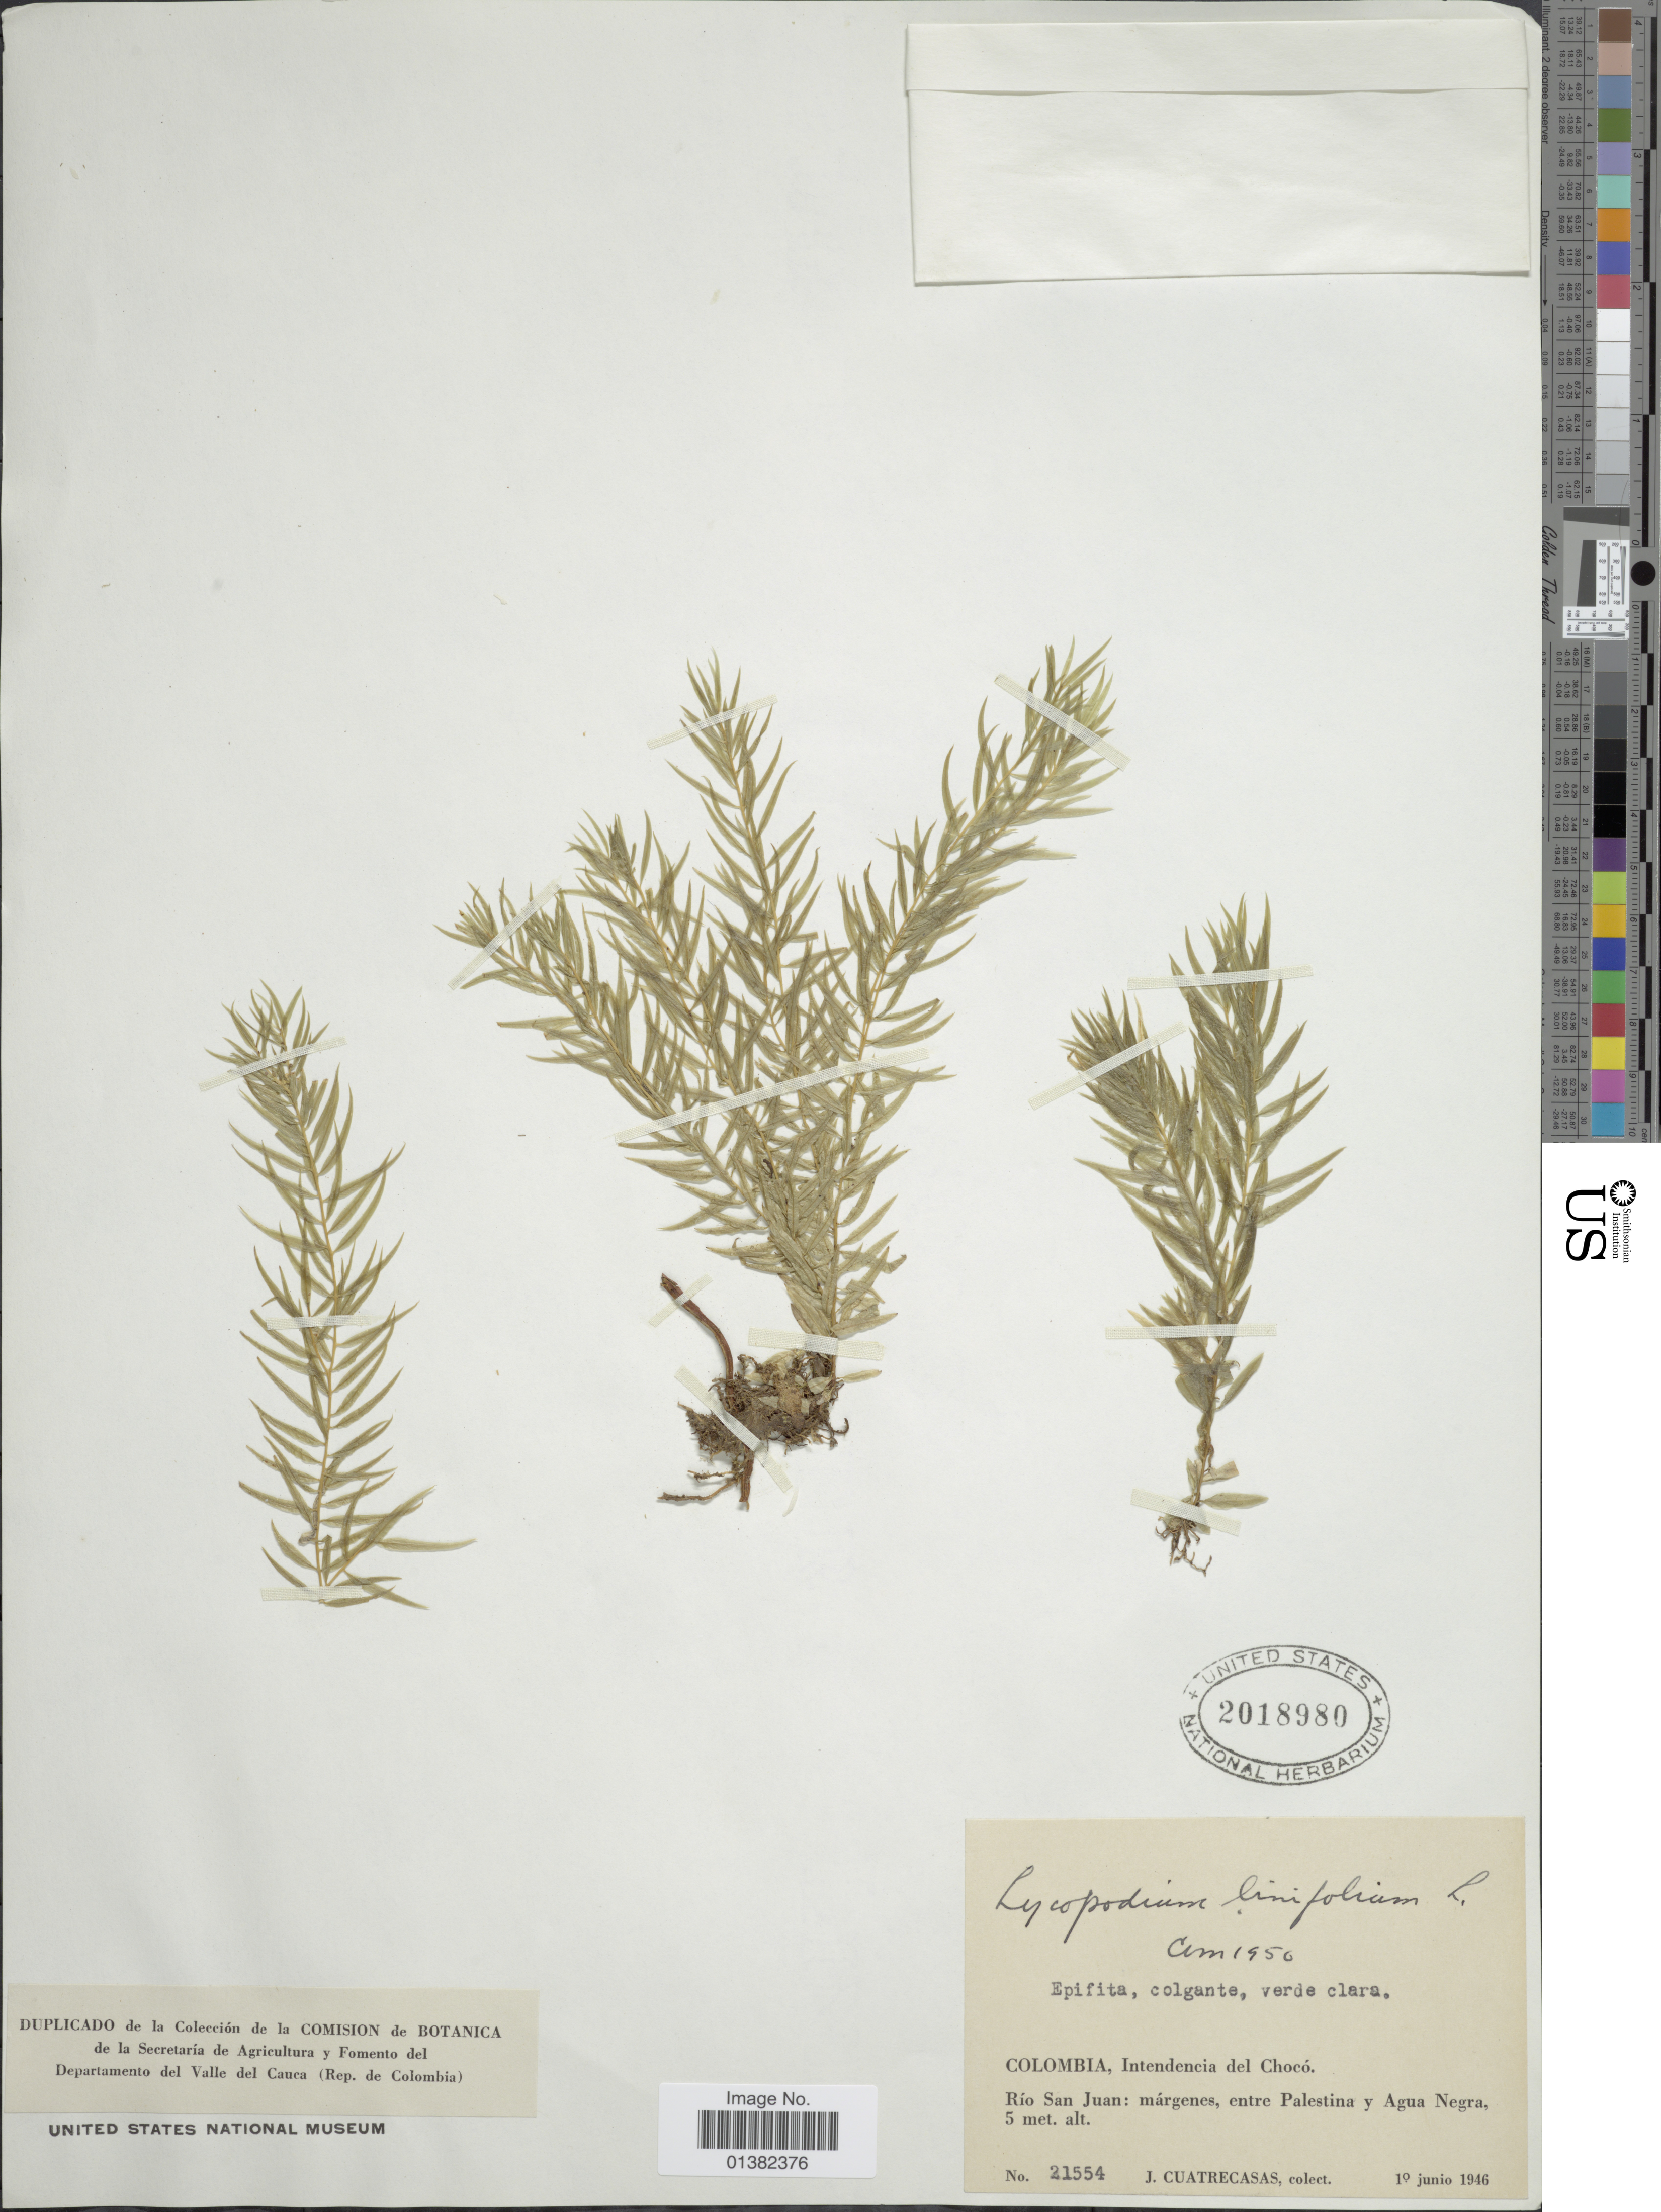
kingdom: Plantae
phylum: Tracheophyta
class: Lycopodiopsida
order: Lycopodiales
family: Lycopodiaceae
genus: Phlegmariurus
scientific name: Phlegmariurus linifolius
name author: (L.) B. Øllg.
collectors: J. Cuatrecasas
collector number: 21554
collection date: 1946-06-10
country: Colombia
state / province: Chocó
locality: Río San Juan: márgenes, entre Palestina y Agua Negra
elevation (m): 5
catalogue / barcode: US 2018980